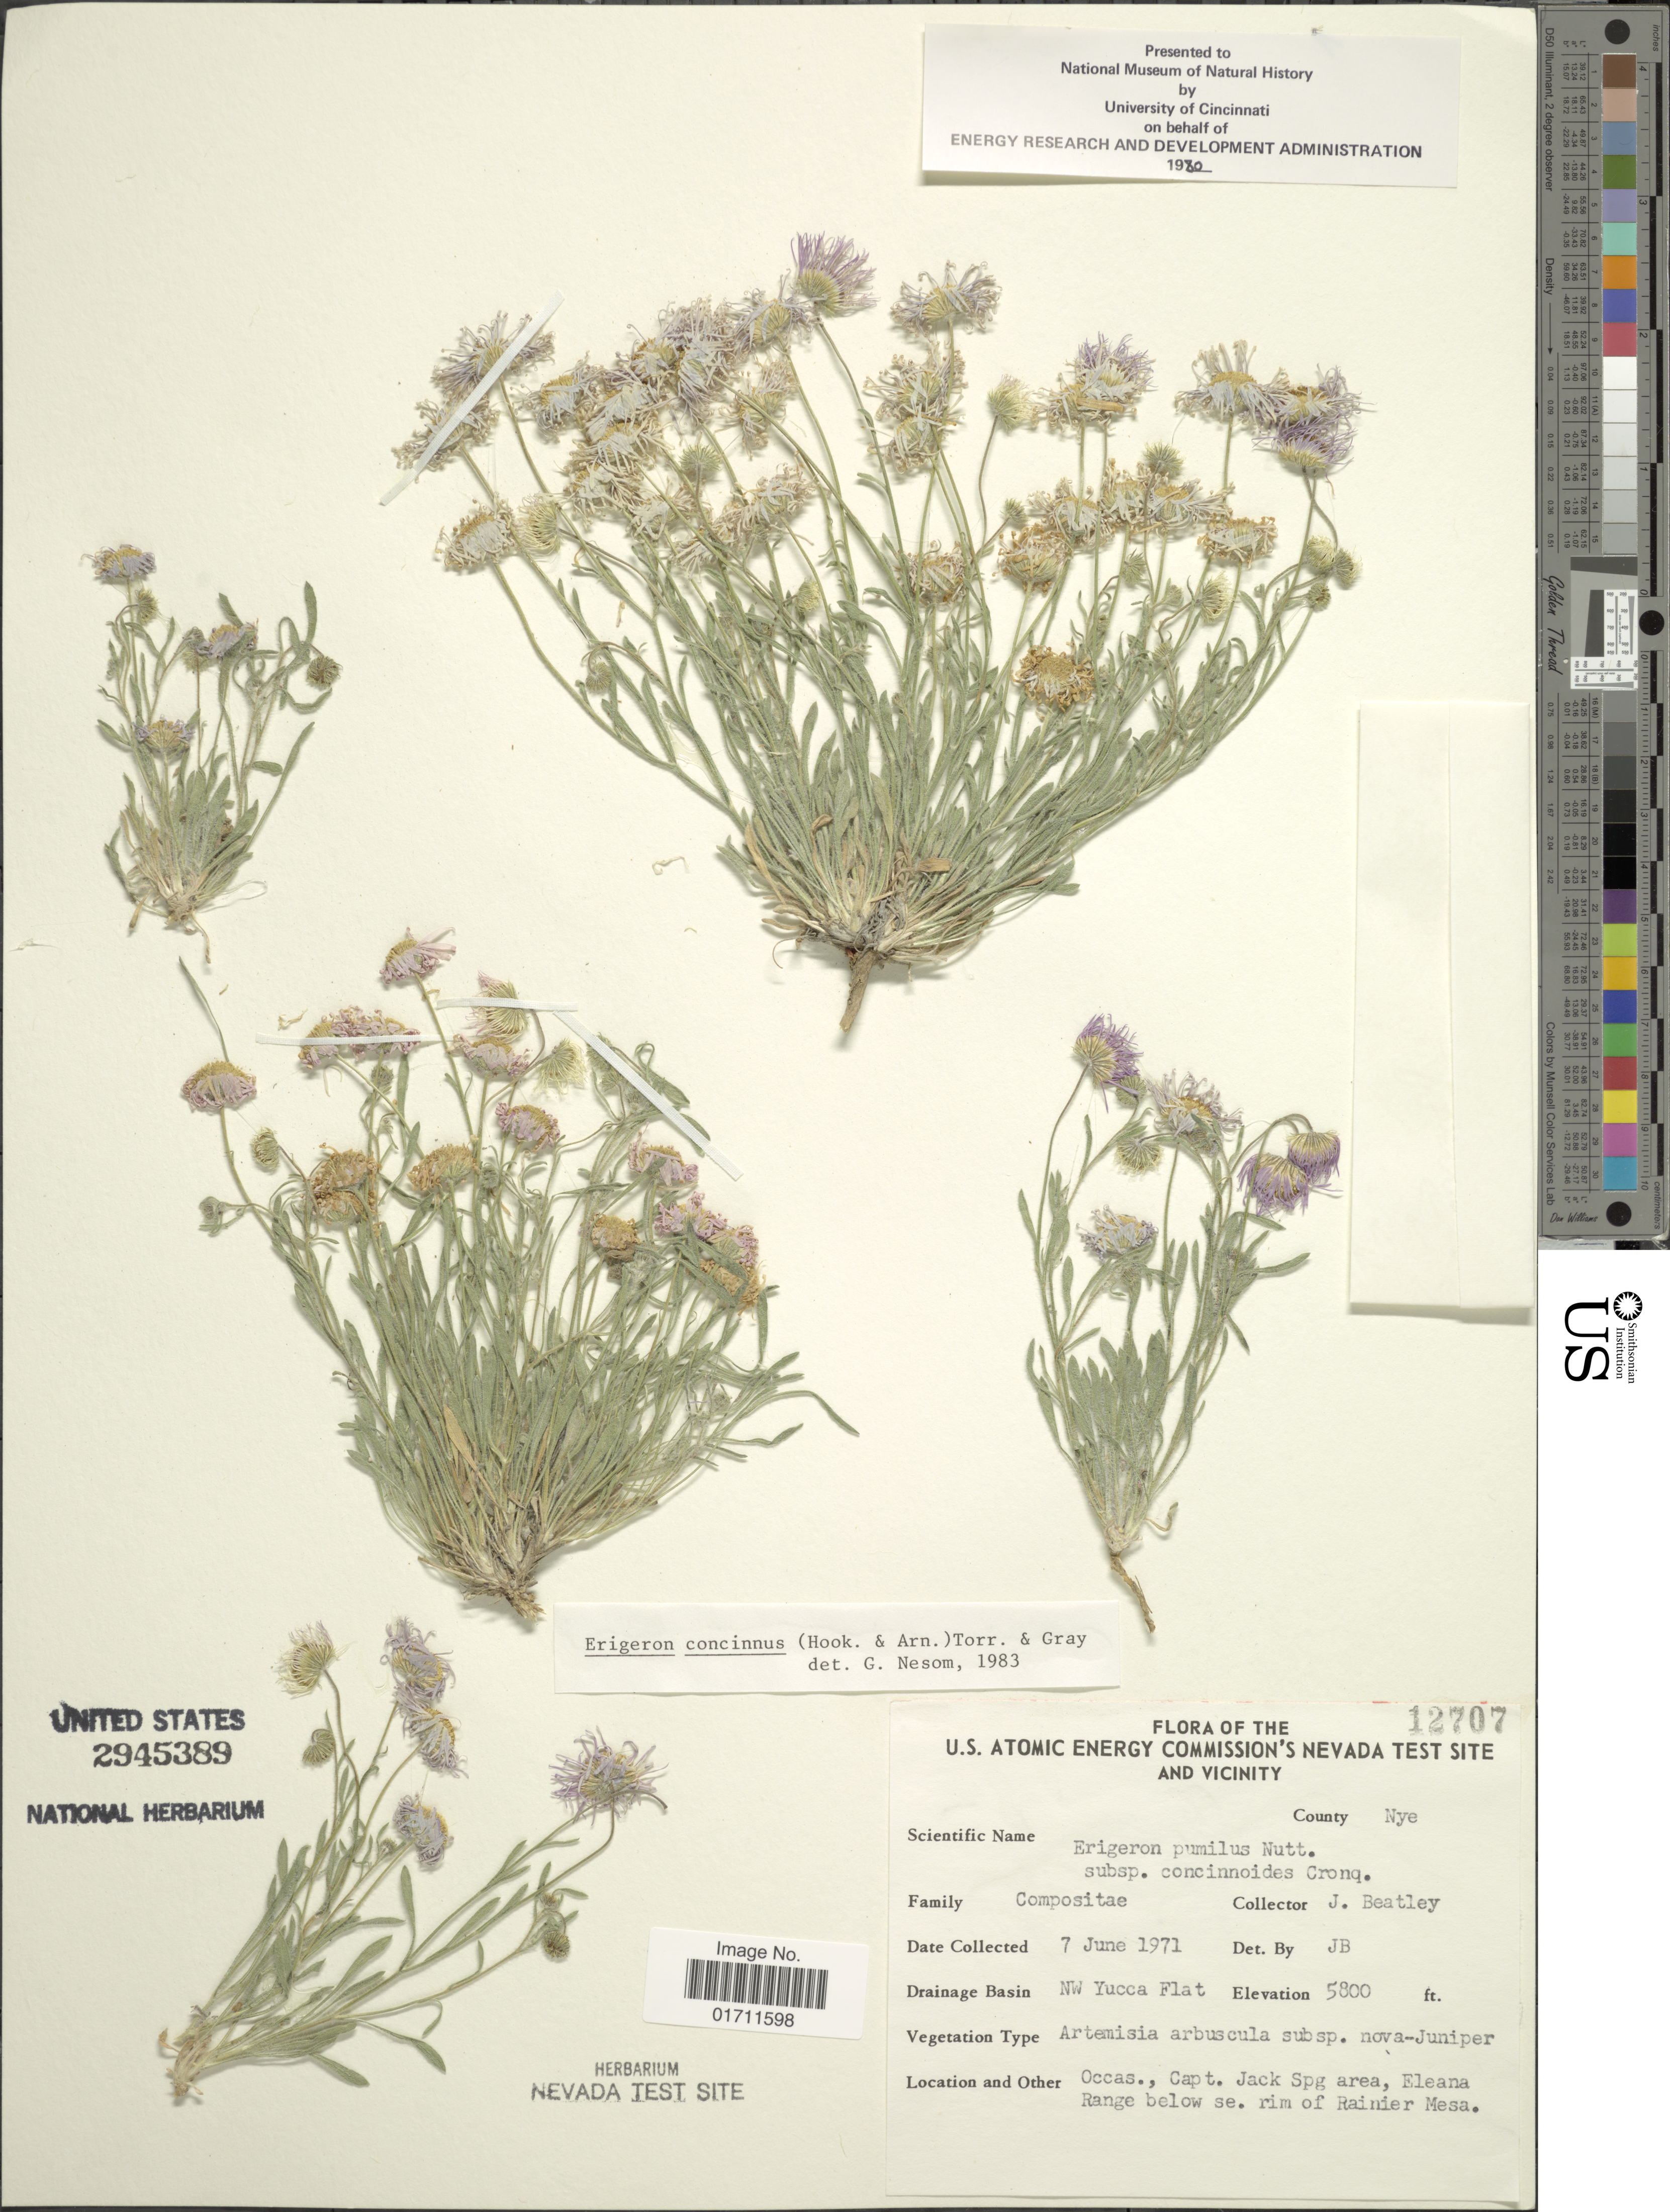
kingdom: Plantae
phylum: Tracheophyta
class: Magnoliopsida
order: Asterales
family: Asteraceae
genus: Erigeron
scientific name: Erigeron concinnus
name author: (Hook. & Arn.) Torr. & A. Gray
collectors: J. C. Beatley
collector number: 12707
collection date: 1971-06-07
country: United States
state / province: Nevada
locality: U.S. Atomic Energy Commisson's Nevada Test Site and Vicinity, County Nye, Drainage Basin NW Yucca Flat, Occas., Capt Jack Spring area, Eleana. Range below se. rim of Rainier Mesa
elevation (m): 1768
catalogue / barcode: US 2945389